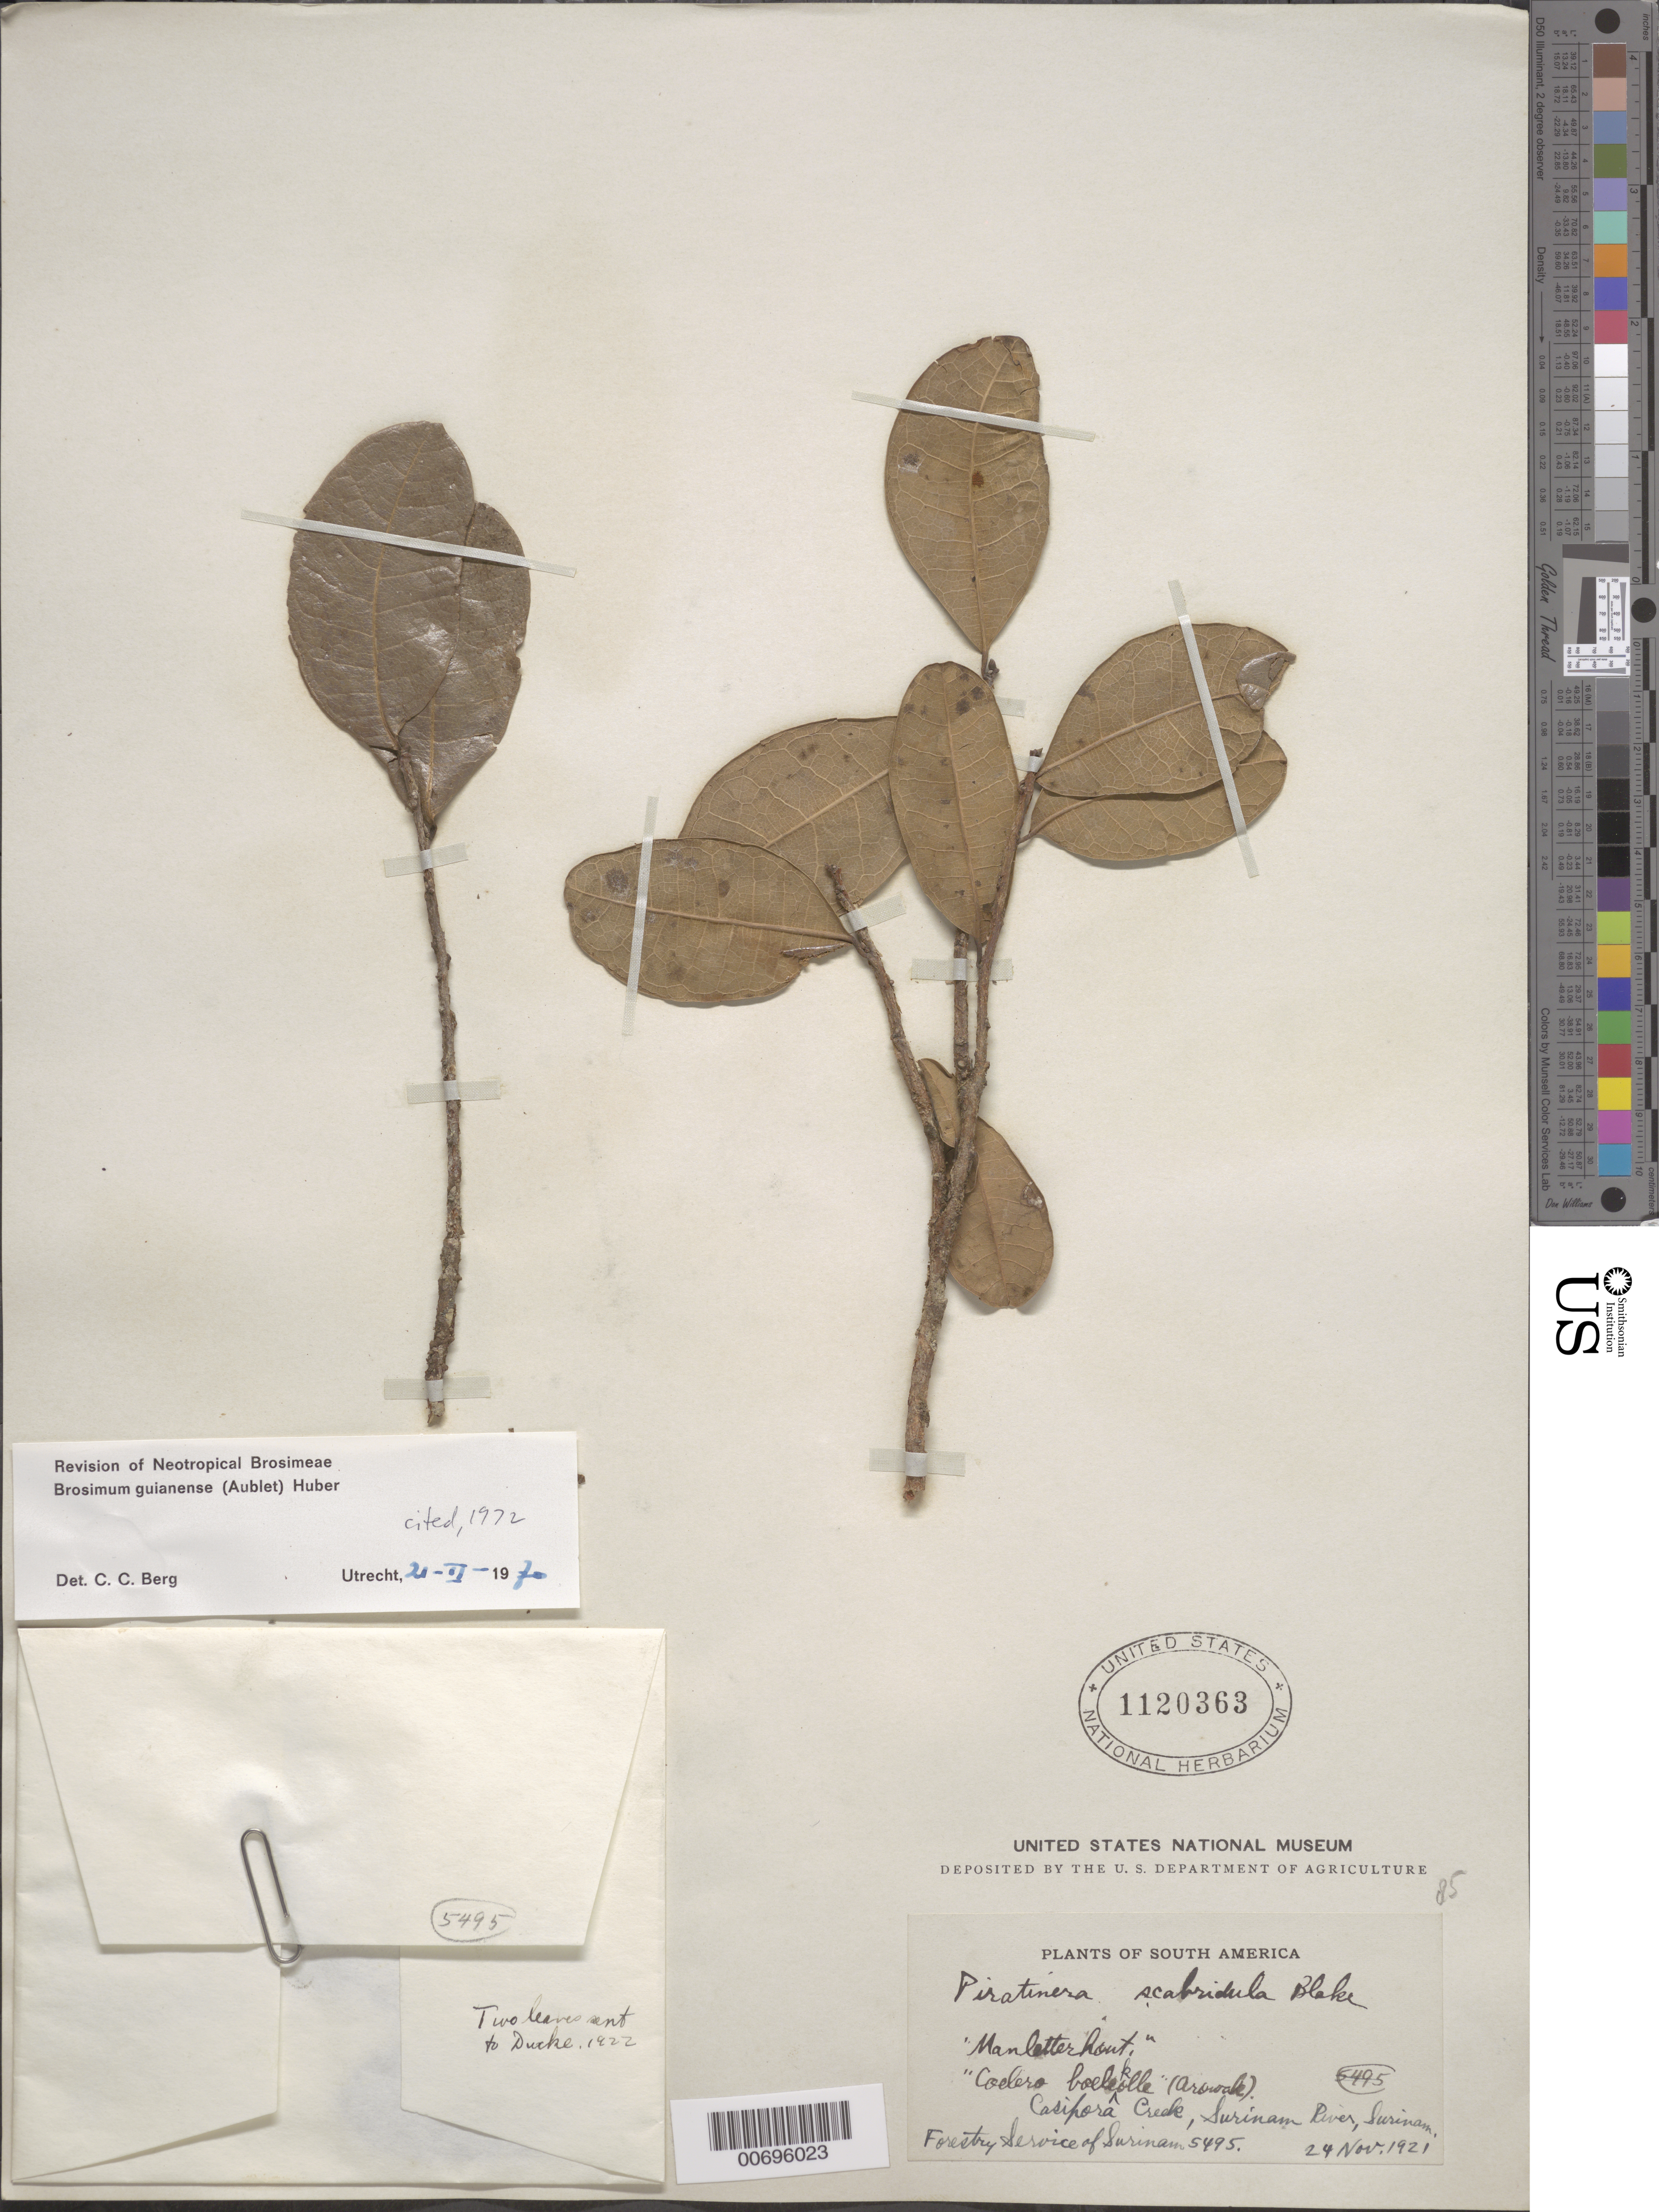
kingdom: Plantae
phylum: Tracheophyta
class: Magnoliopsida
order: Rosales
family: Moraceae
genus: Brosimum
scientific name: Brosimum guianense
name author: (Aubl.) Huber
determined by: Berg, C. C.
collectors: Forestry Bureau-Surinam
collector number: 5495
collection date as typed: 24-Nov-21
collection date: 1921-11-24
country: Suriname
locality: Cassipora Kreek, Surinam R.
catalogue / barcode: US 1120363